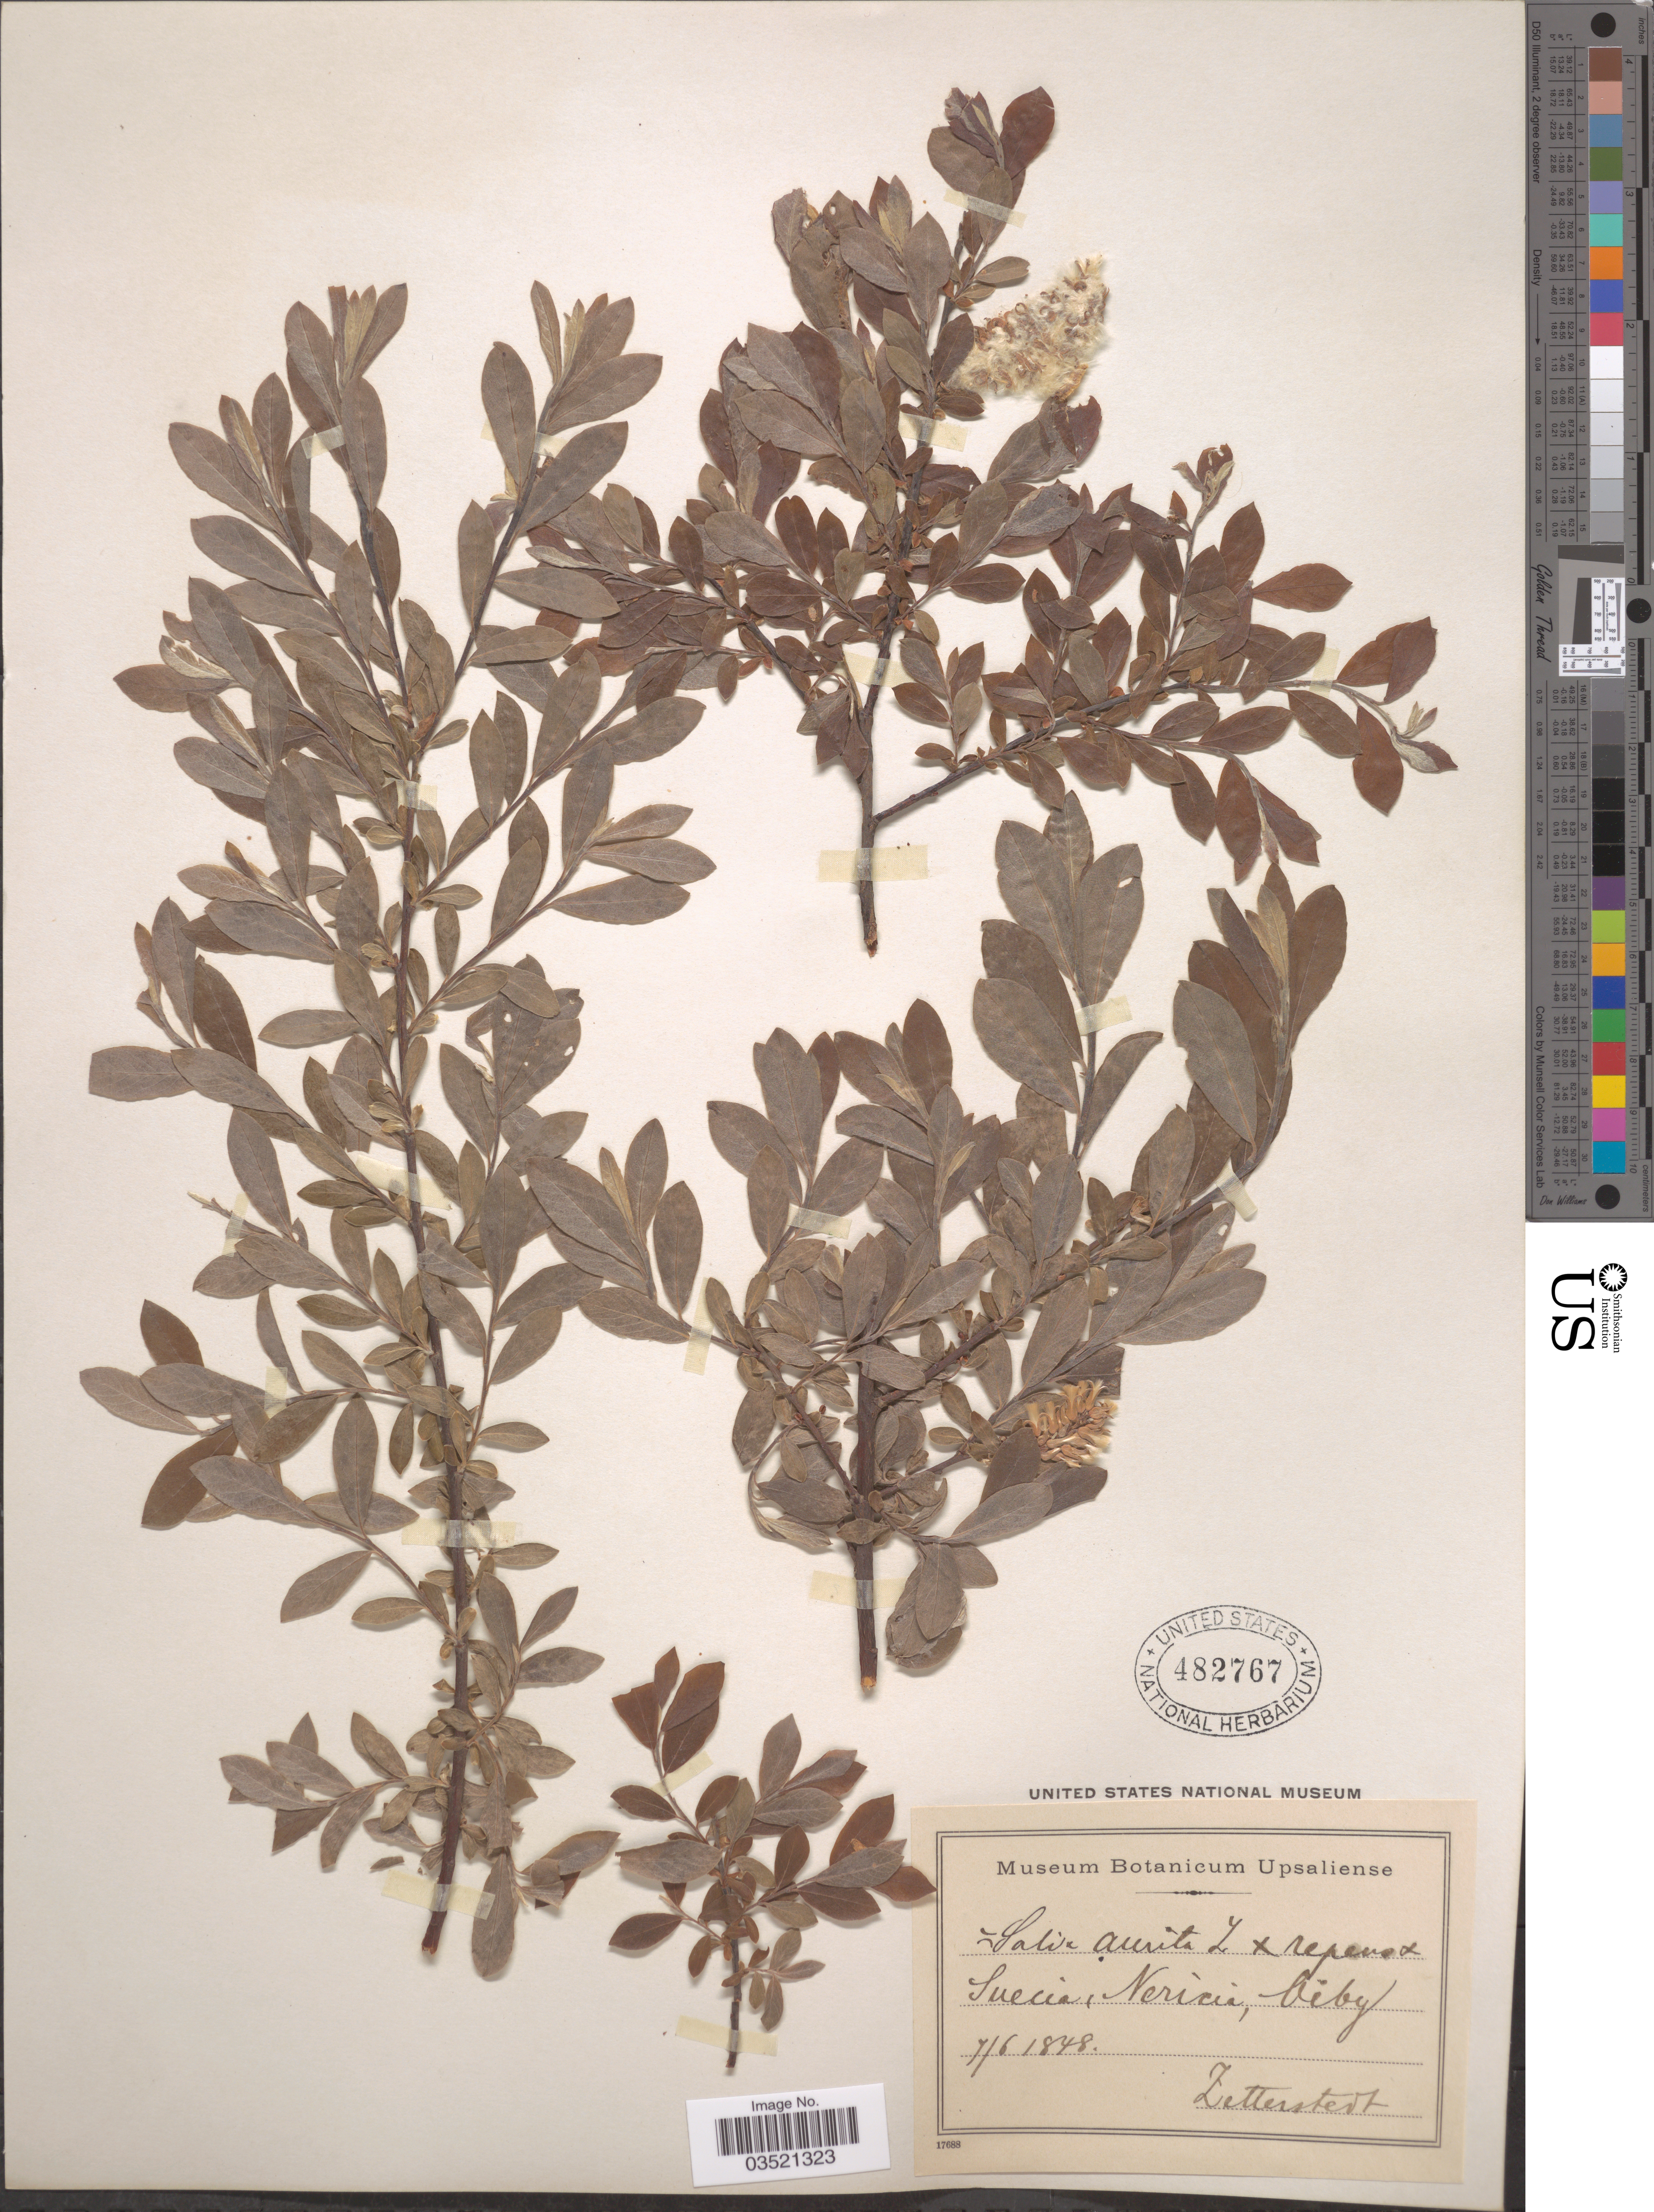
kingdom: Plantae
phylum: Tracheophyta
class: Magnoliopsida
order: Malpighiales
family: Salicaceae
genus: Salix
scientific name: Salix aurita x S. repens L.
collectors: Zetterstedt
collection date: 1848-06-07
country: Sweden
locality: Suecia, Nericia, biby.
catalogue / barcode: US 482767